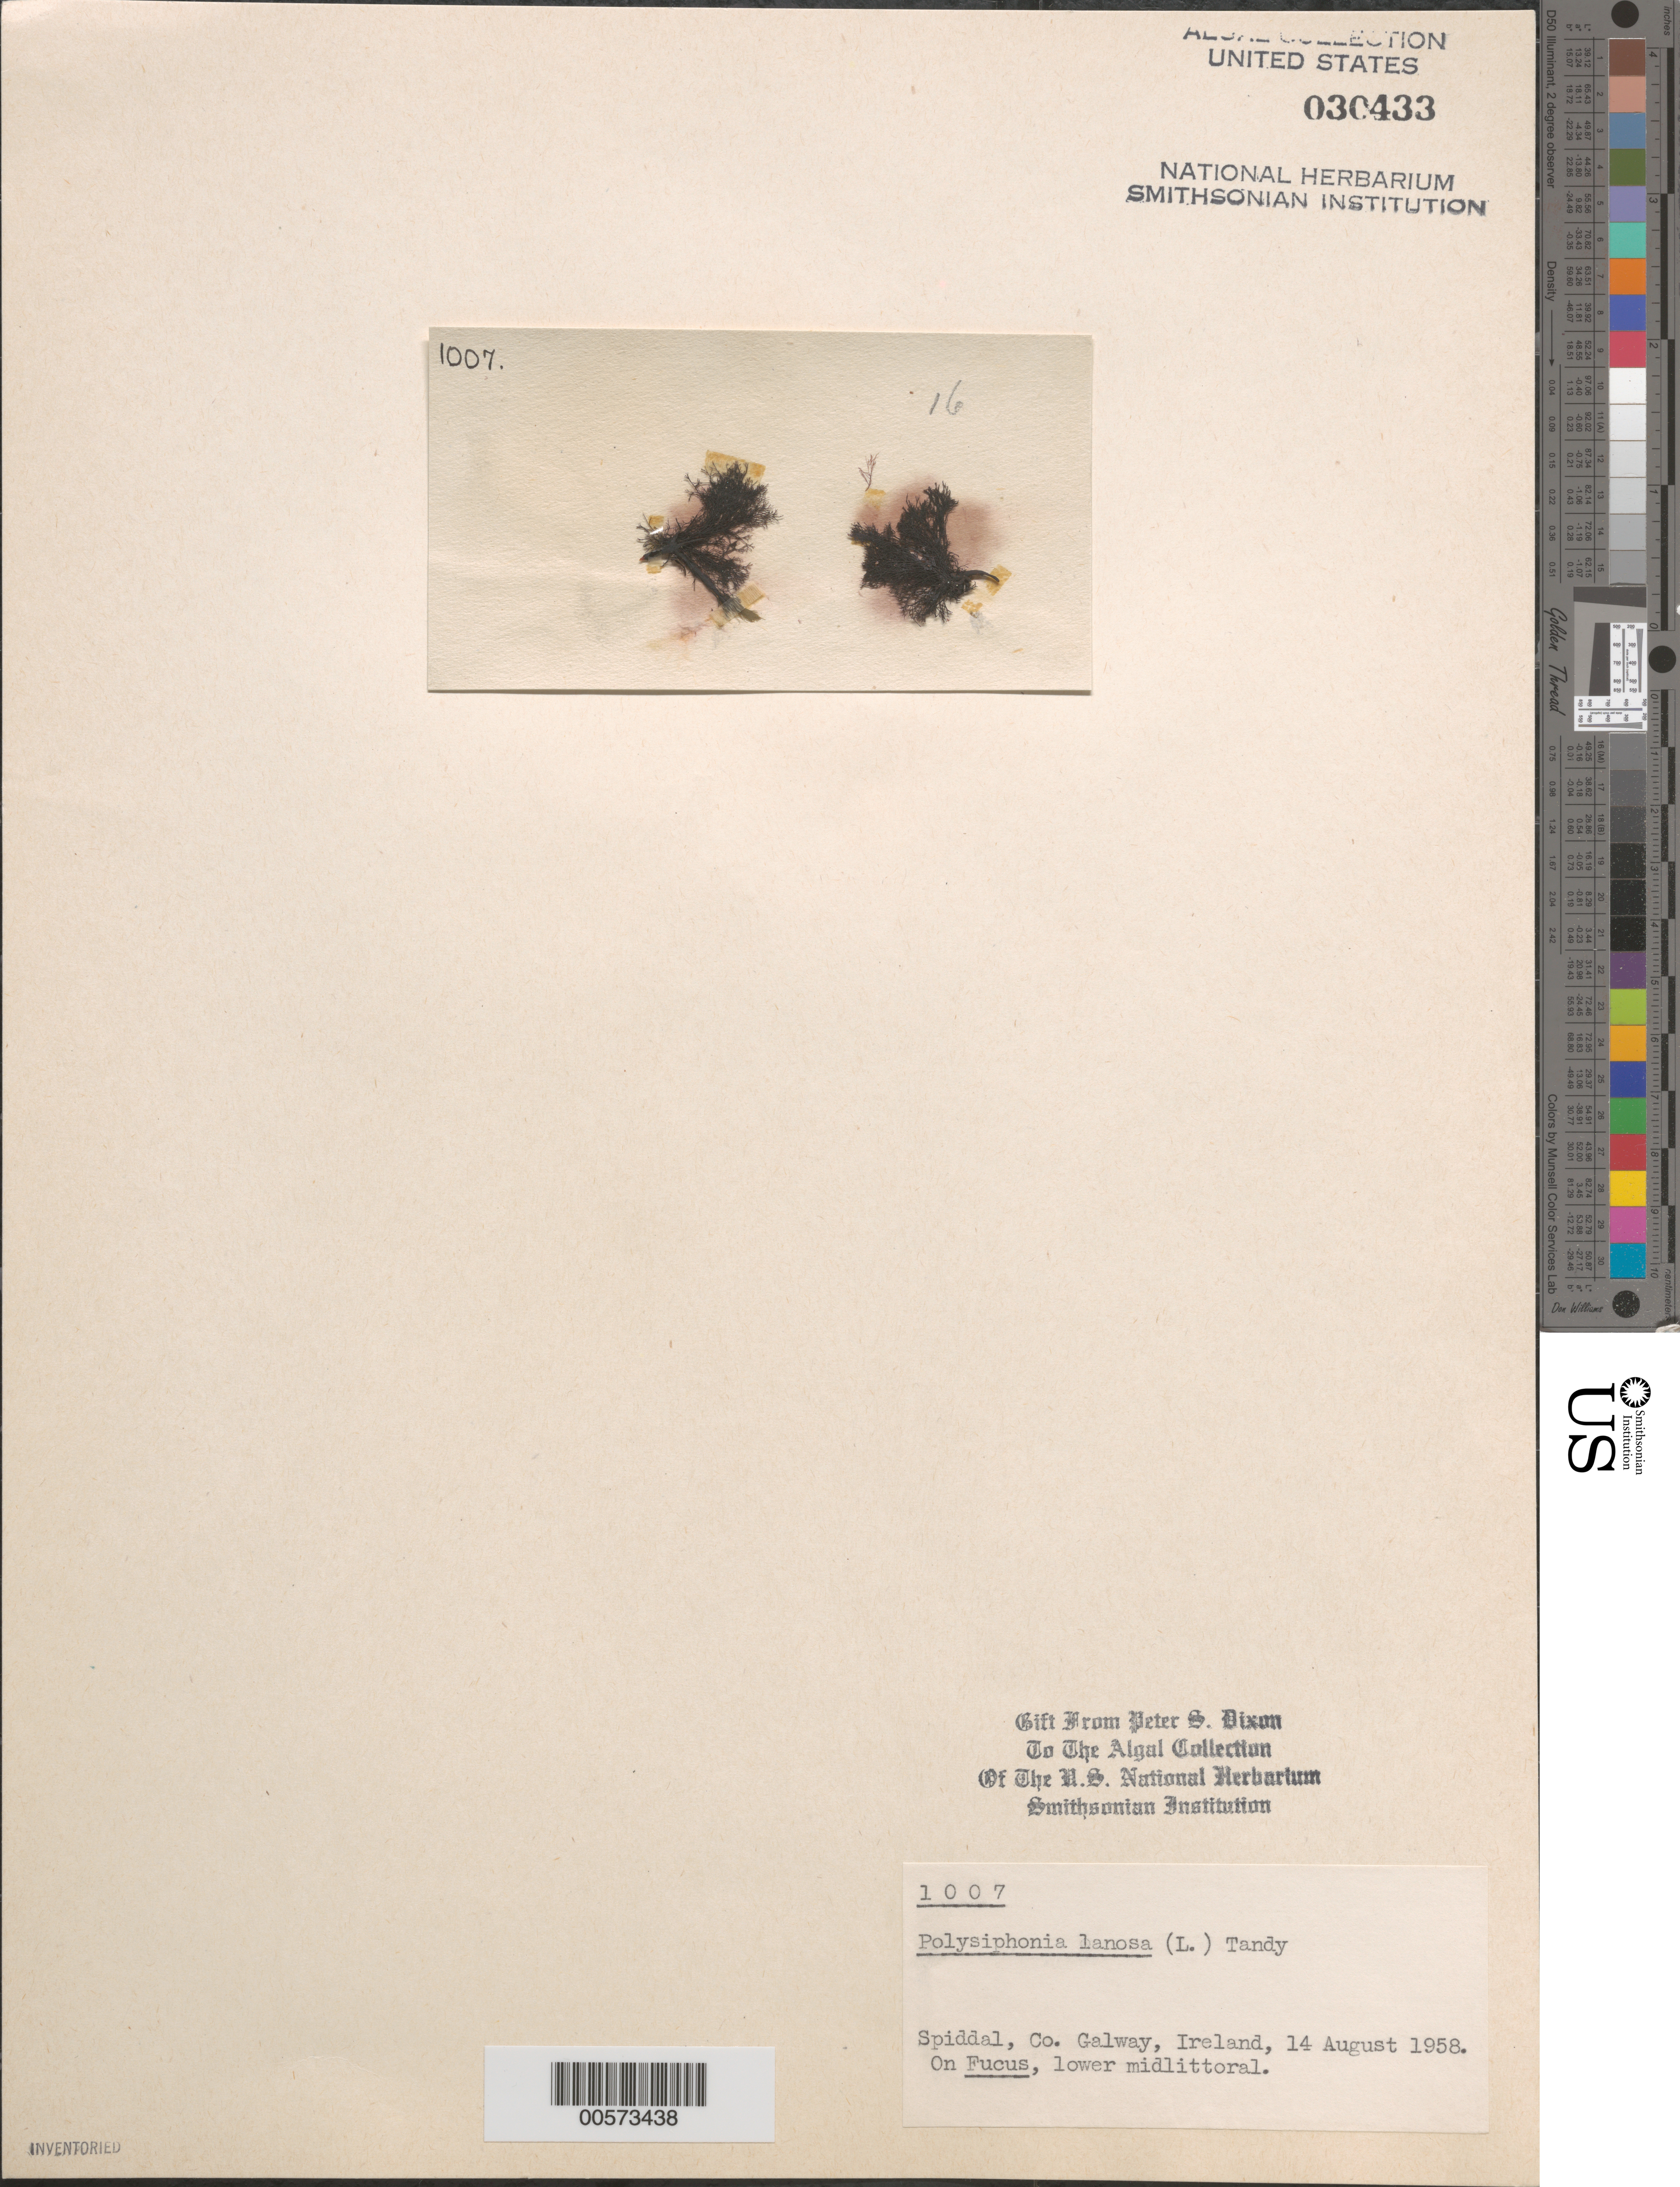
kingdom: Plantae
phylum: Rhodophyta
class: Florideophyceae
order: Ceramiales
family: Rhodomelaceae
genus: Vertebrata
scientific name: Vertebrata lanosa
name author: (L.) T.A. Chr.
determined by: Algae name updating Project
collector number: PSD 1007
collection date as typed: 14 Aug 1958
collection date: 1958-08-14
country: Ireland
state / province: Connaught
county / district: Galway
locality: Spiddal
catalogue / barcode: US 30433